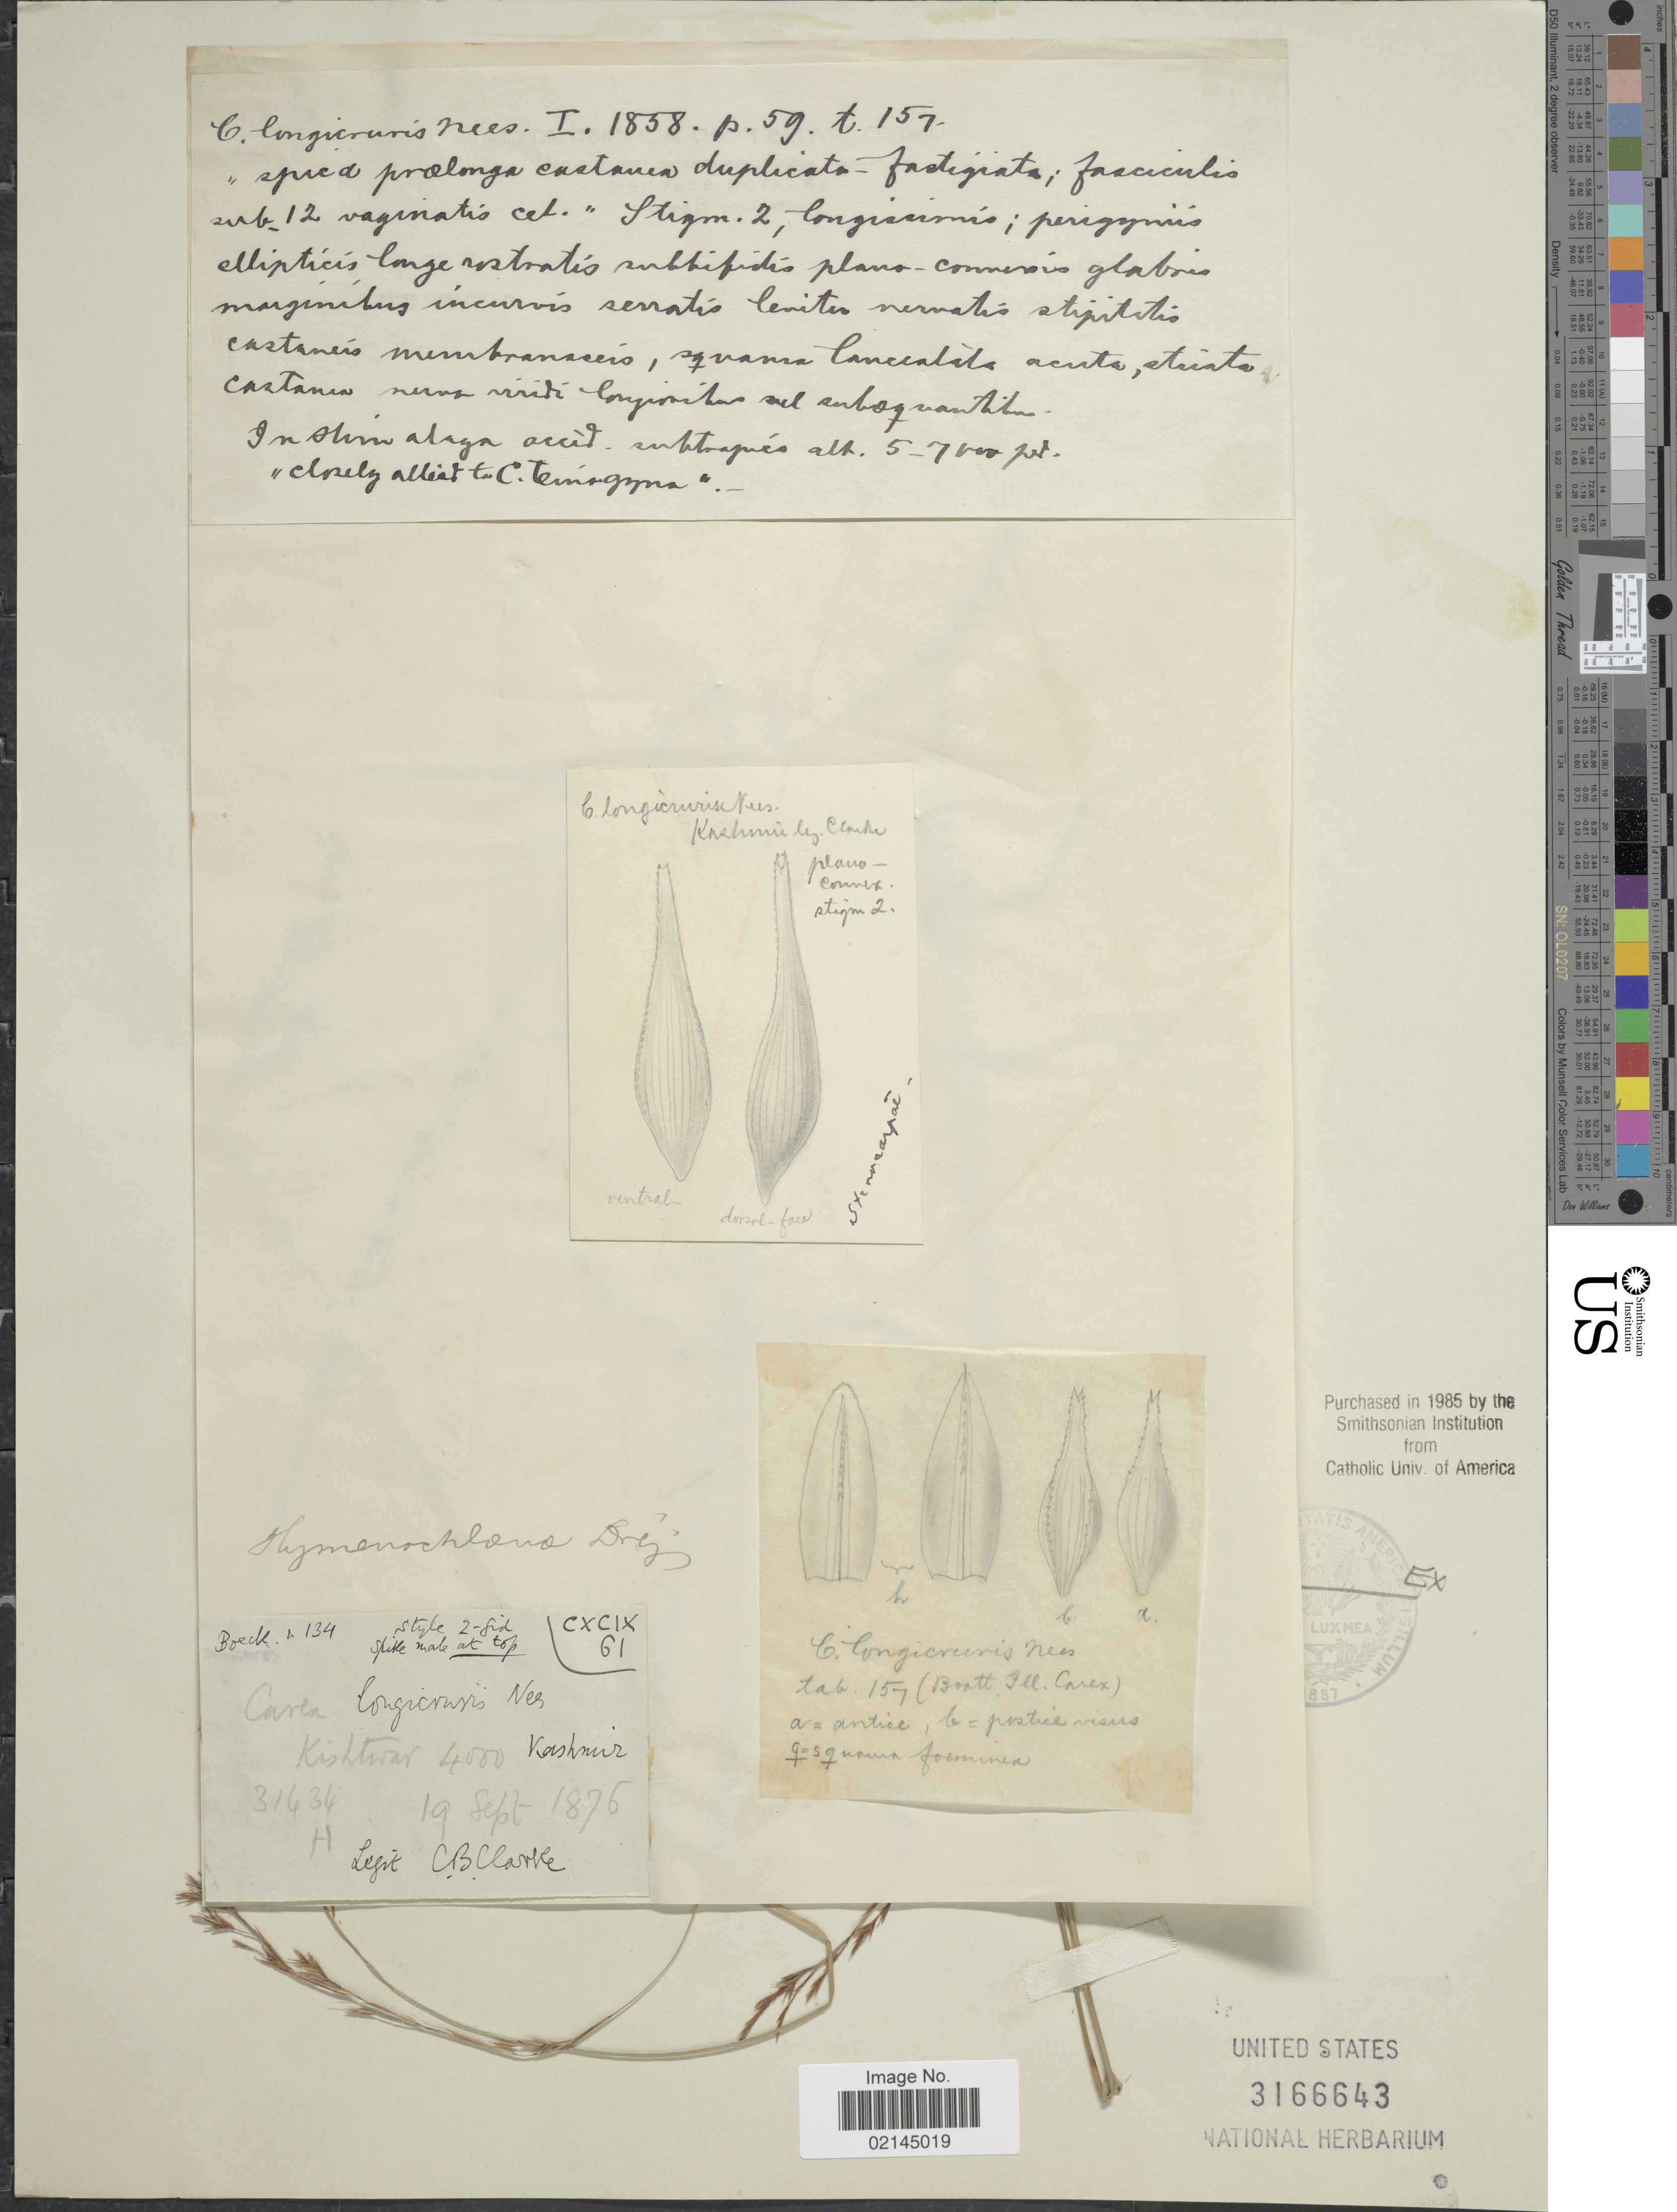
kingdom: Plantae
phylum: Tracheophyta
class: Liliopsida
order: Poales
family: Cyperaceae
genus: Carex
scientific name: Carex longicruris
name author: Nees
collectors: C. B. Clarke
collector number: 31434A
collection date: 1976-09-19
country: India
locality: Kishtwar, Kashmir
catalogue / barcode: US 3166643